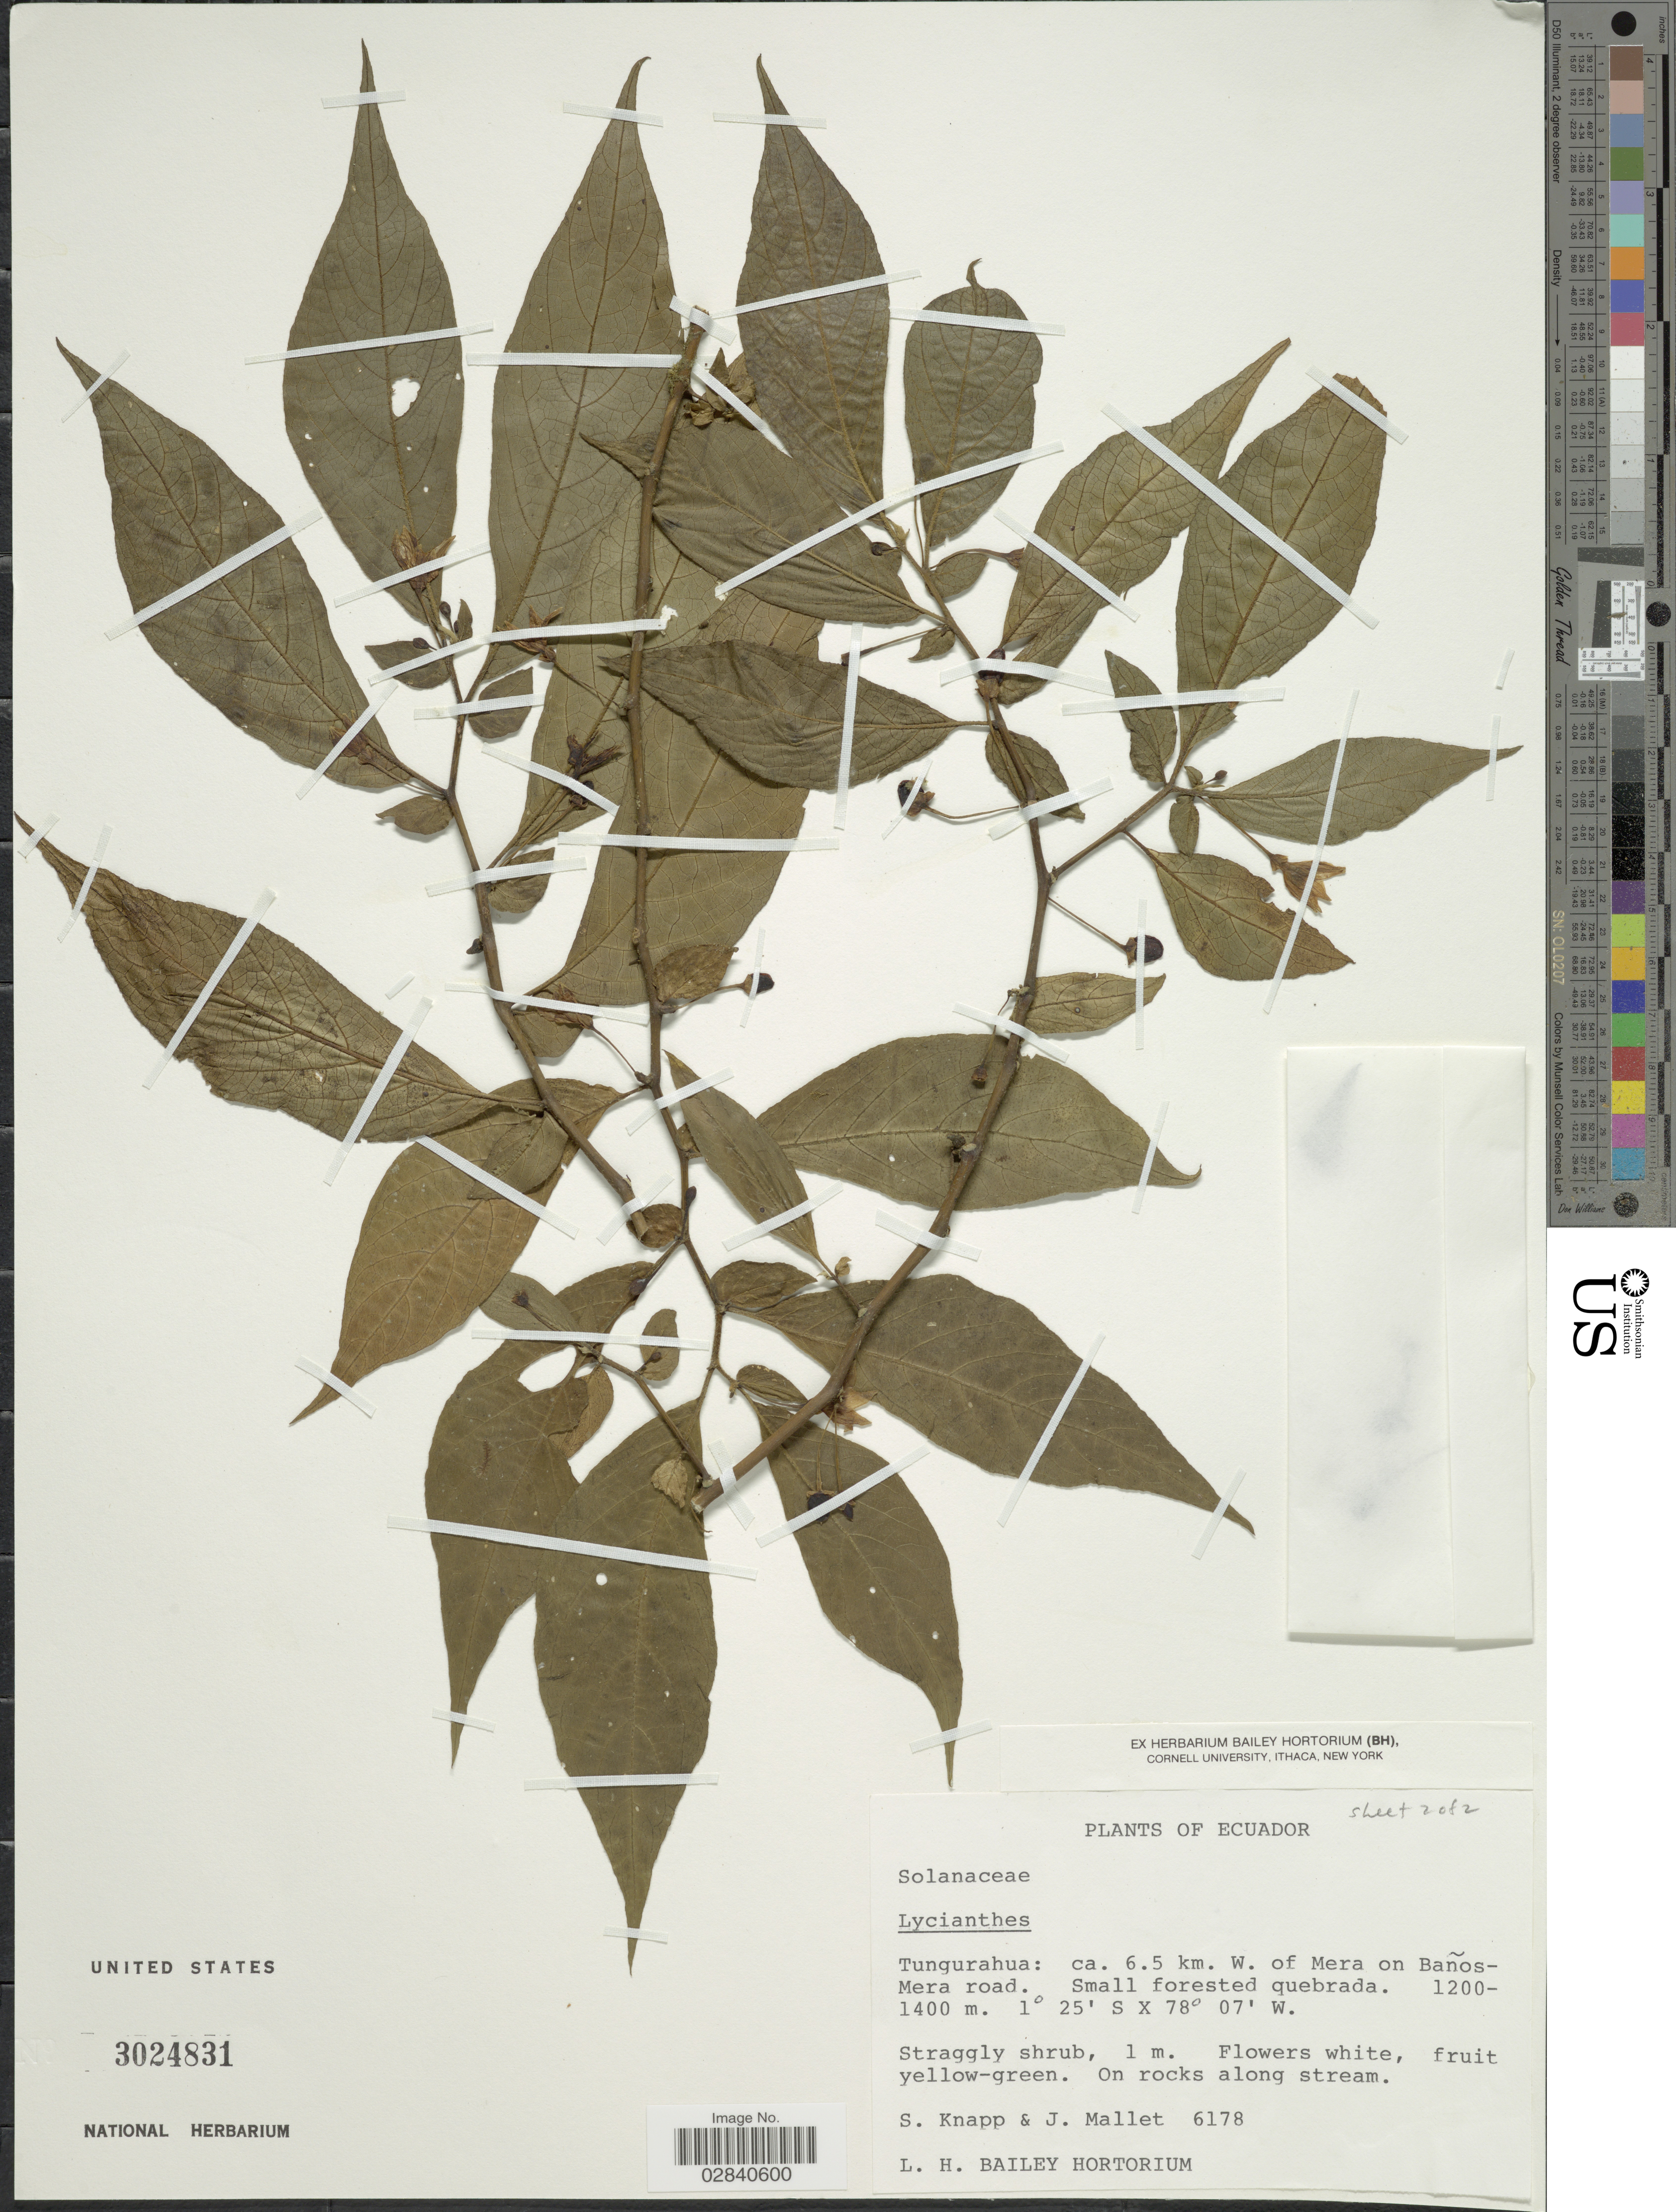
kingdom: Plantae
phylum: Tracheophyta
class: Magnoliopsida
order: Solanales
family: Solanaceae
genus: Lycianthes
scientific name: Lycianthes sp.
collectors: S. Knapp & J. Mallet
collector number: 6178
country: Ecuador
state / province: Tungurahua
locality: Tungurahua: ca. 6.5 km. W. of Mera on Baños-Mera road.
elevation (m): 1200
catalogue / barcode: US 3024831